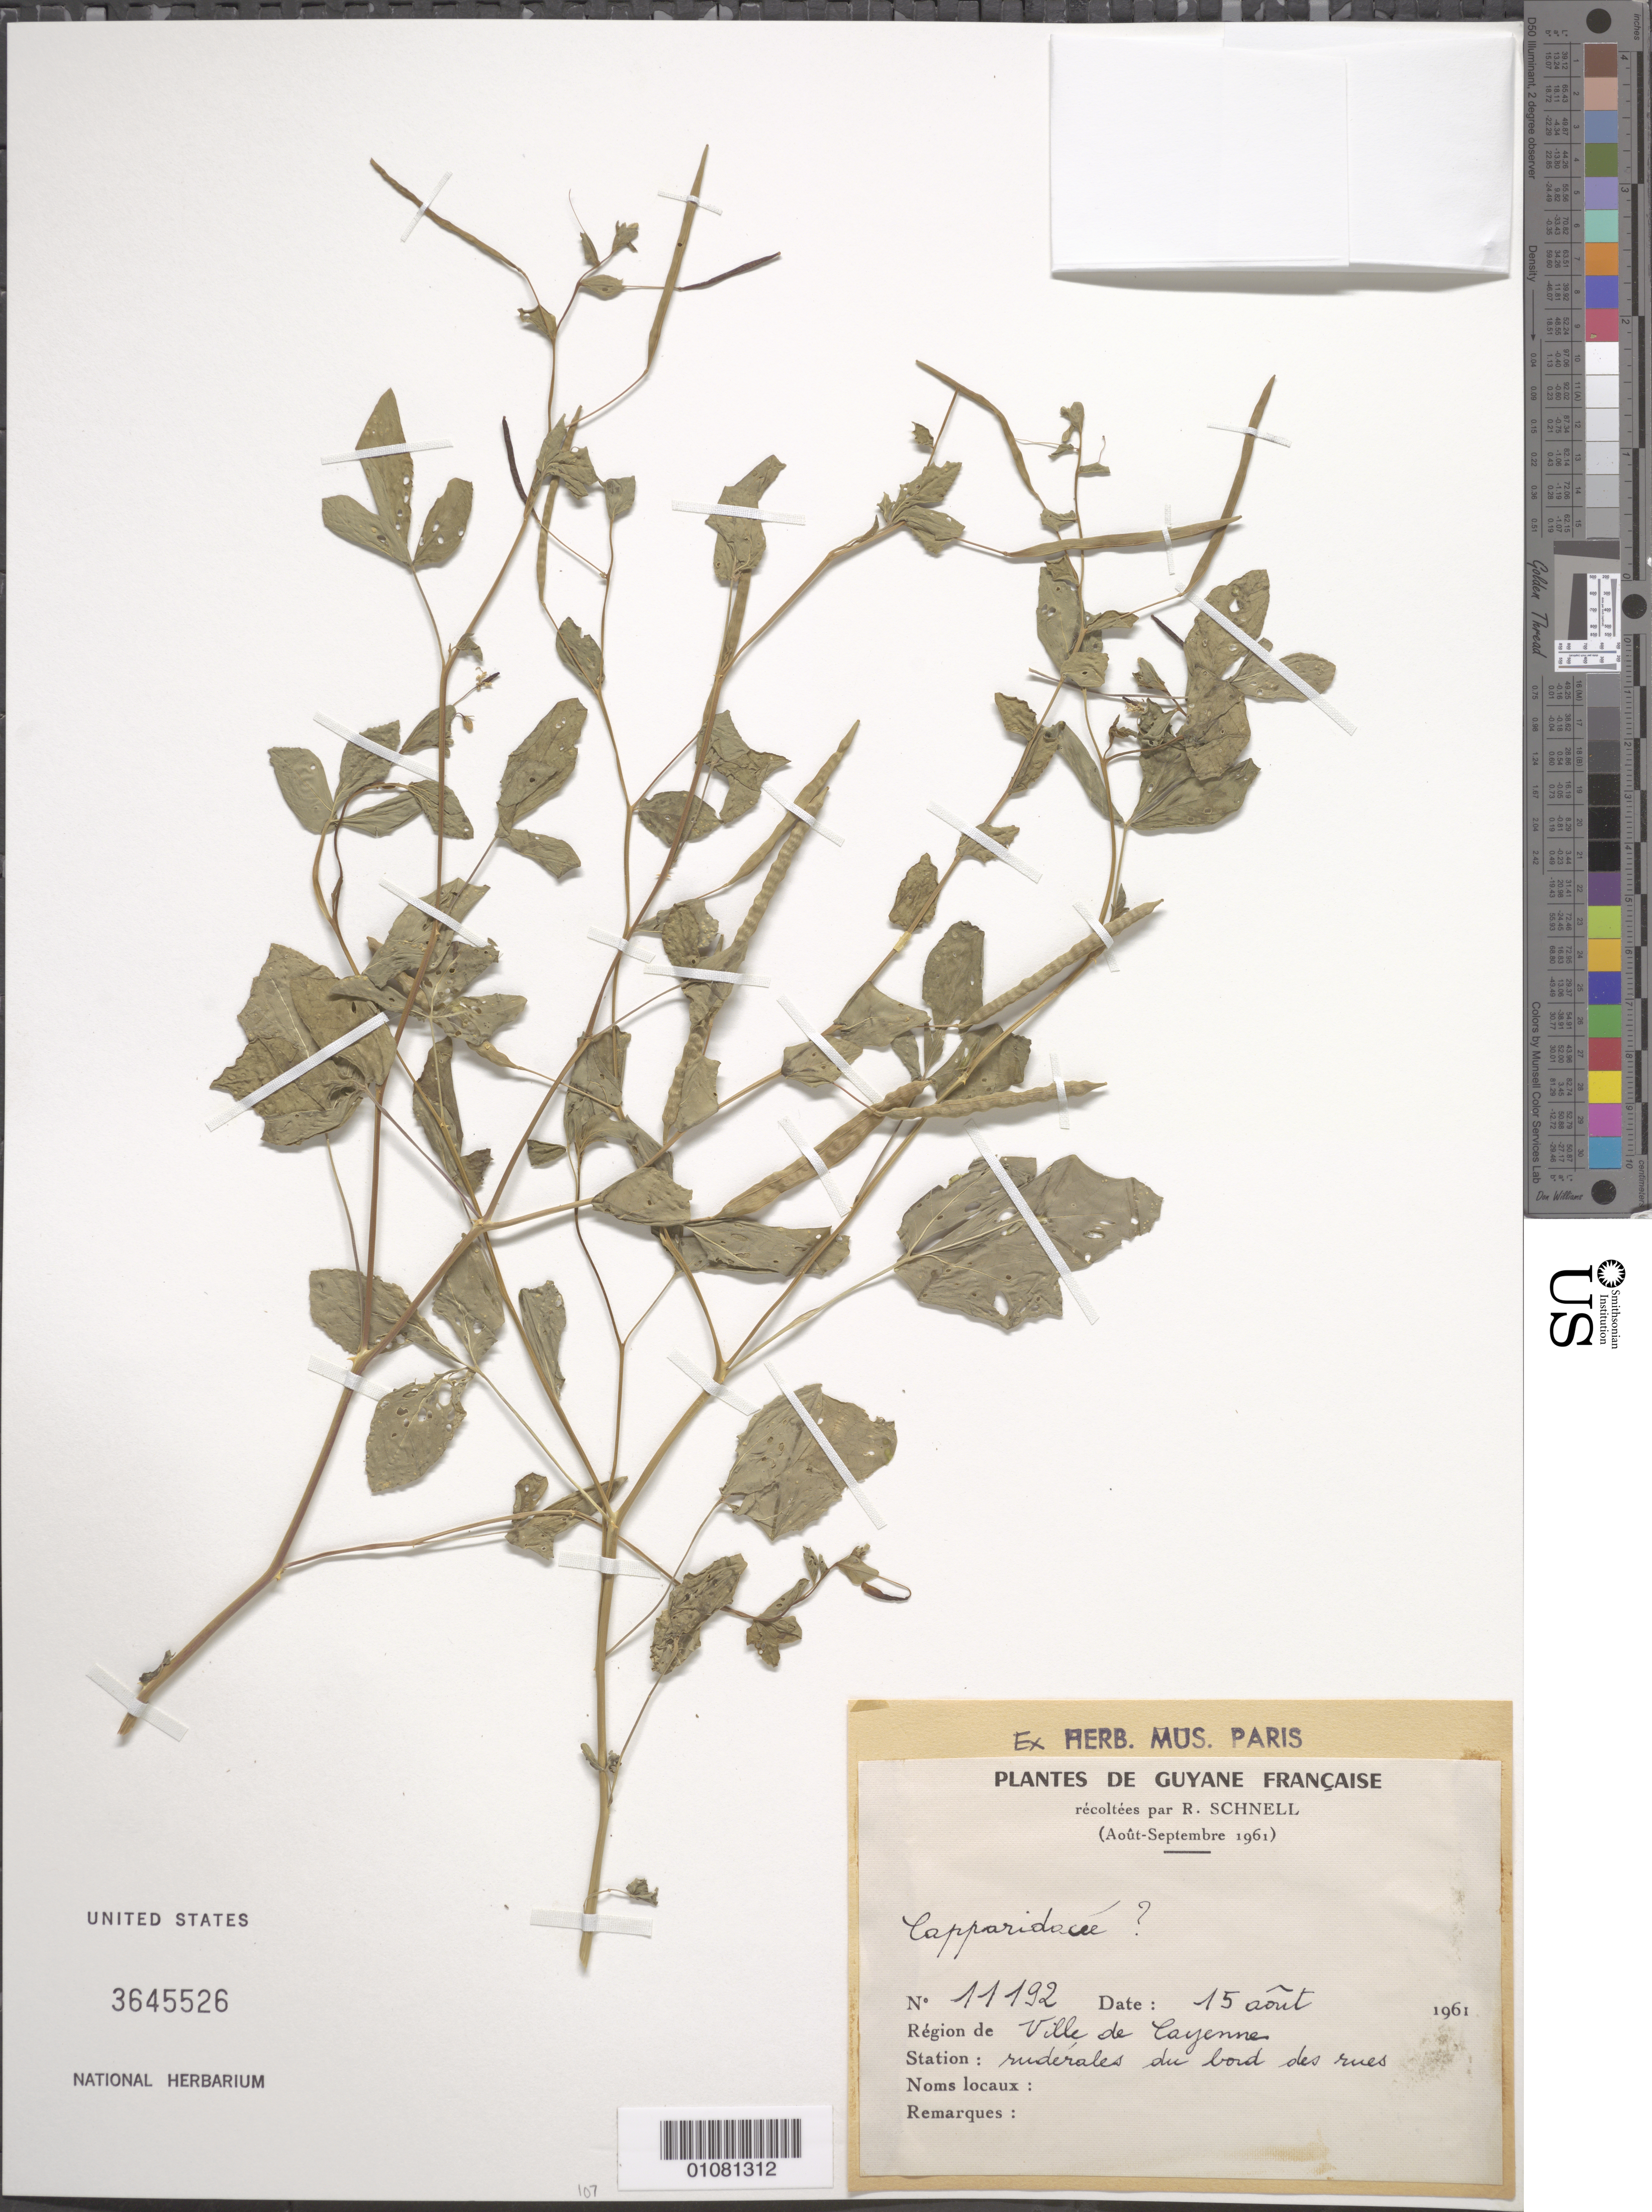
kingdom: Plantae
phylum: Tracheophyta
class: Magnoliopsida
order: Brassicales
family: Cleomaceae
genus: Tarenaya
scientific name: Tarenaya aculeata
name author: (L.) Soares Neto & Roalson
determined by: Strong, Mark T., (BOT), Smithsonian Institution - National Museum of Natural History (UNITED STATES)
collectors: R. A. Schnell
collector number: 11192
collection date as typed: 15-Aug-61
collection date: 1961-08-15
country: French Guiana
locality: Ville de Cayenne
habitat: Ruderales du bord des rues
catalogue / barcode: US 3645526